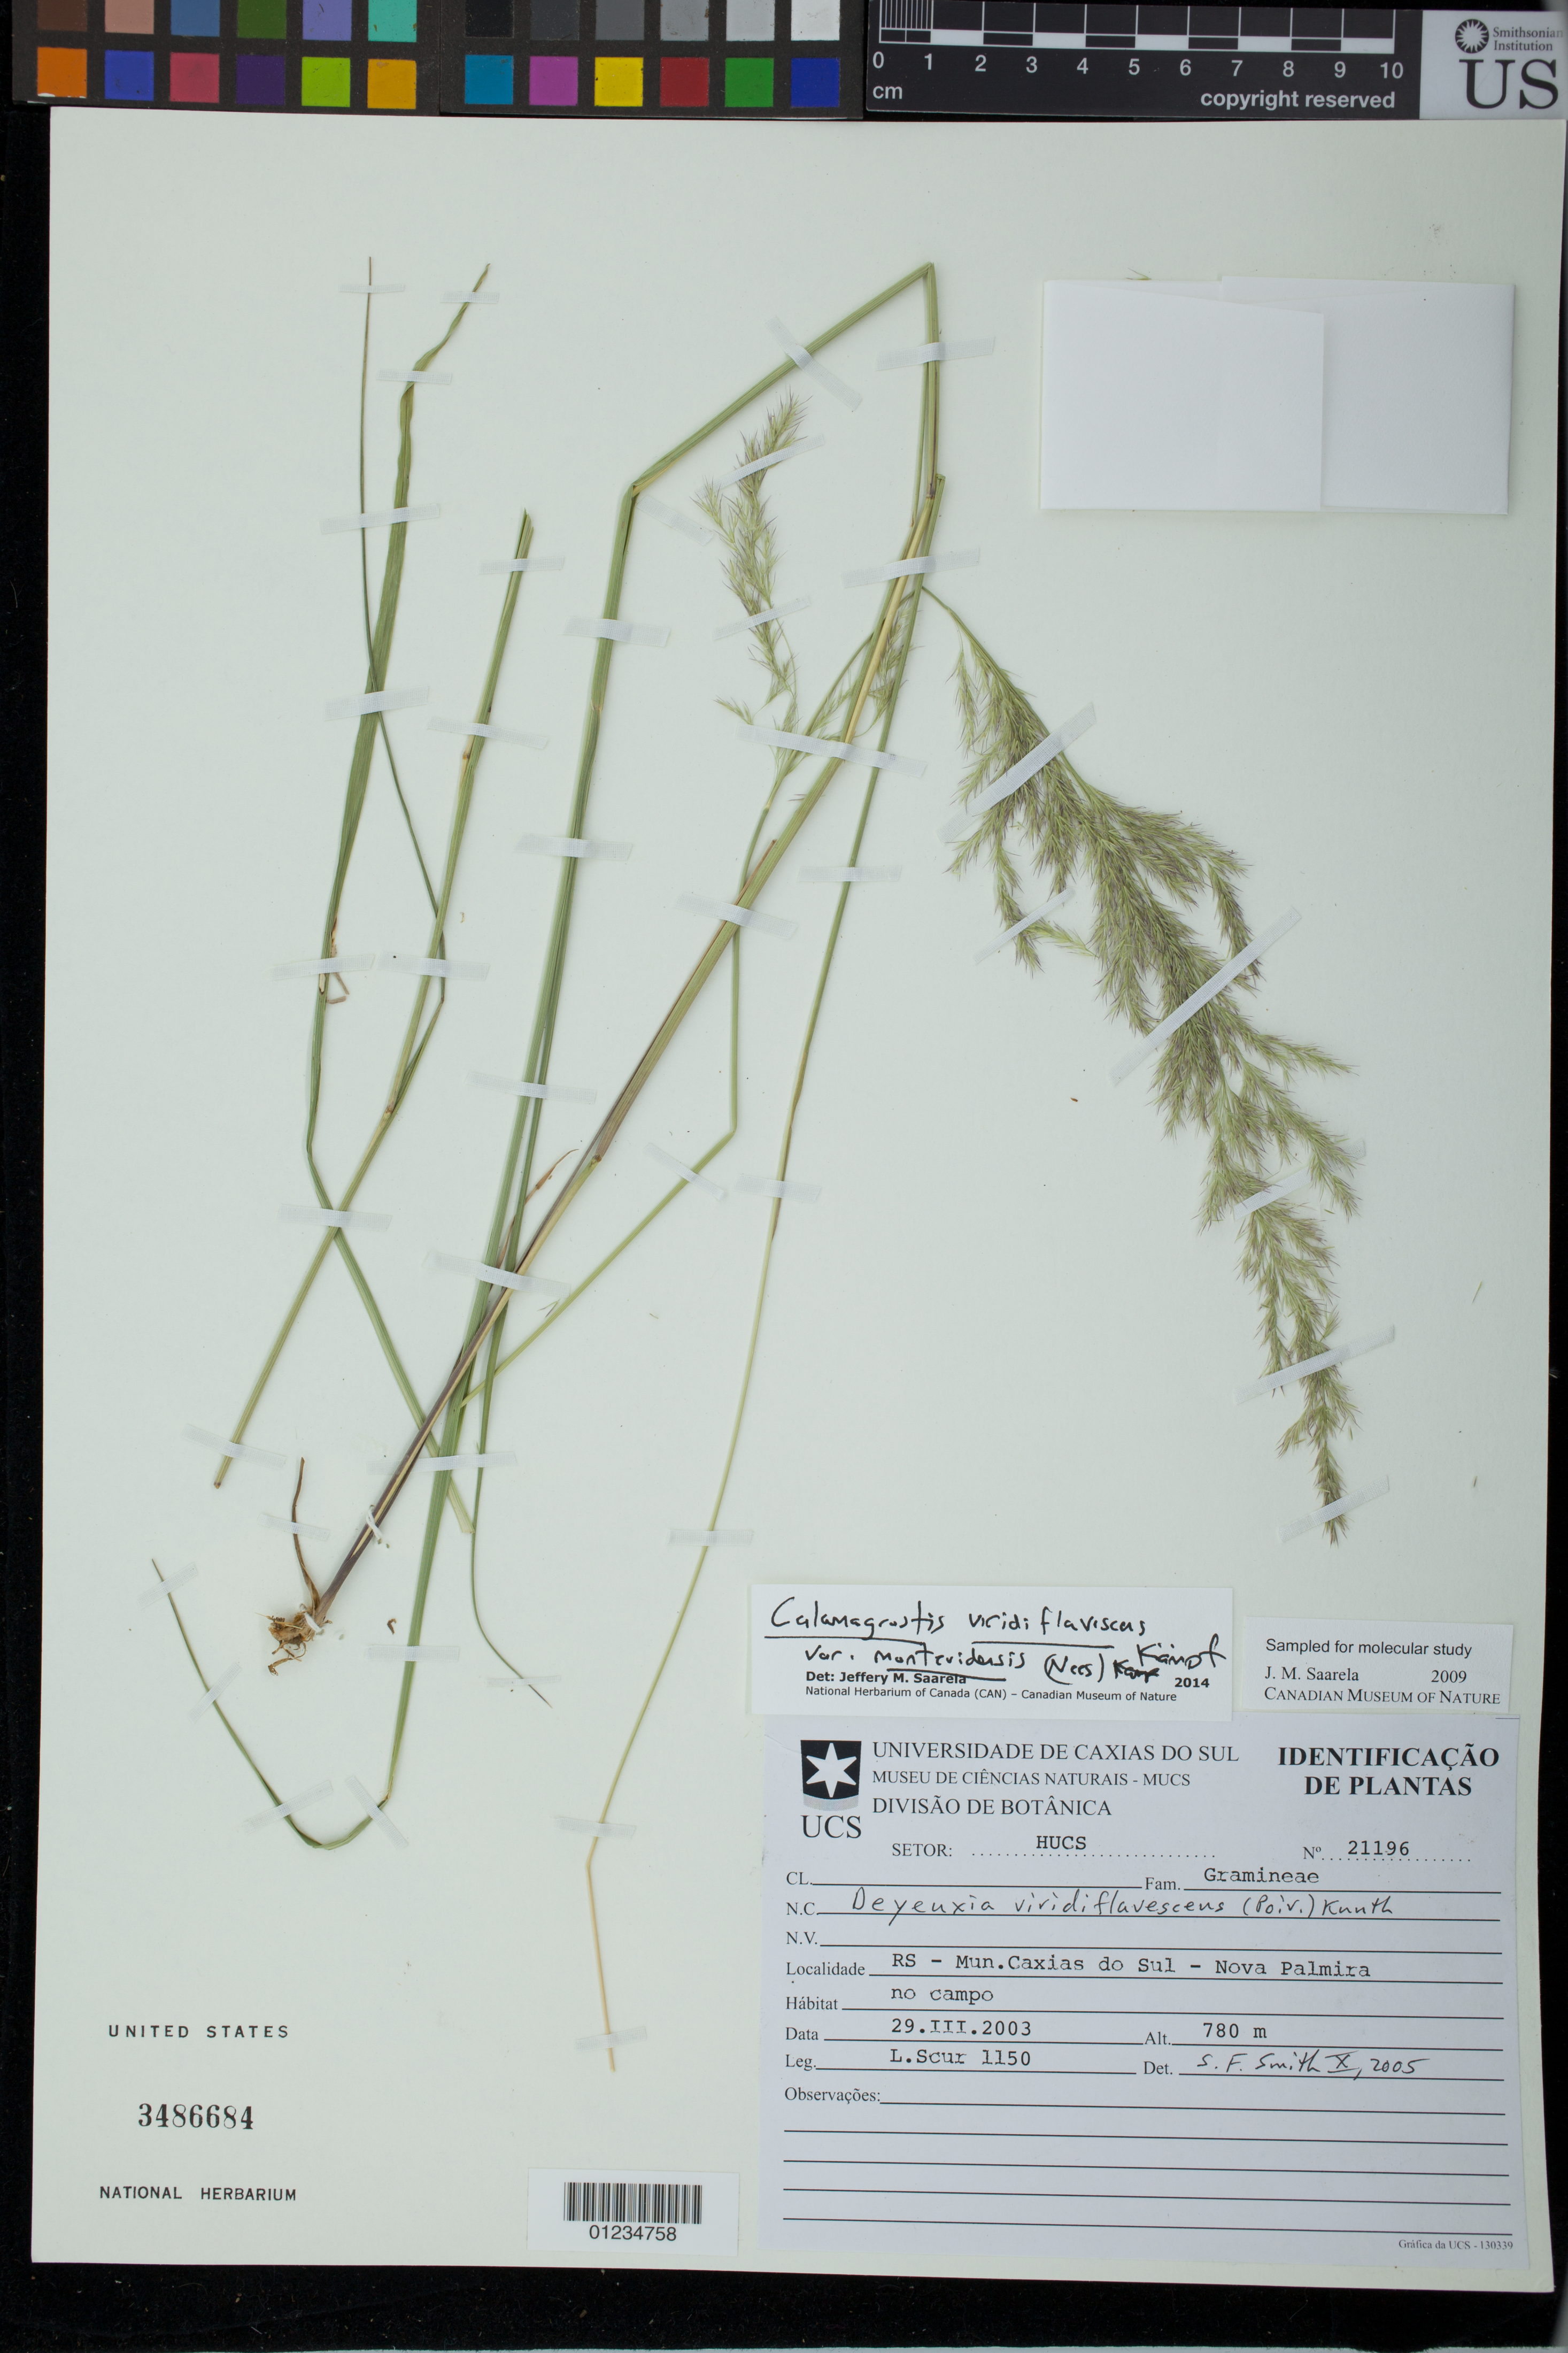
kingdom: Plantae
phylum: Tracheophyta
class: Liliopsida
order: Poales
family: Poaceae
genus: Cinnagrostis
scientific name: Cinnagrostis viridiflavescens var. montevidensis ined.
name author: (Nees) P.M. Peterson et al.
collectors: L. Scur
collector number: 1150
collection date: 2003-03-29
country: Brazil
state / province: Rio Grande do Sul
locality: RS - Mun. Caxias do Sul - Nova Palmira.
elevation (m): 780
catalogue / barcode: US 3486684